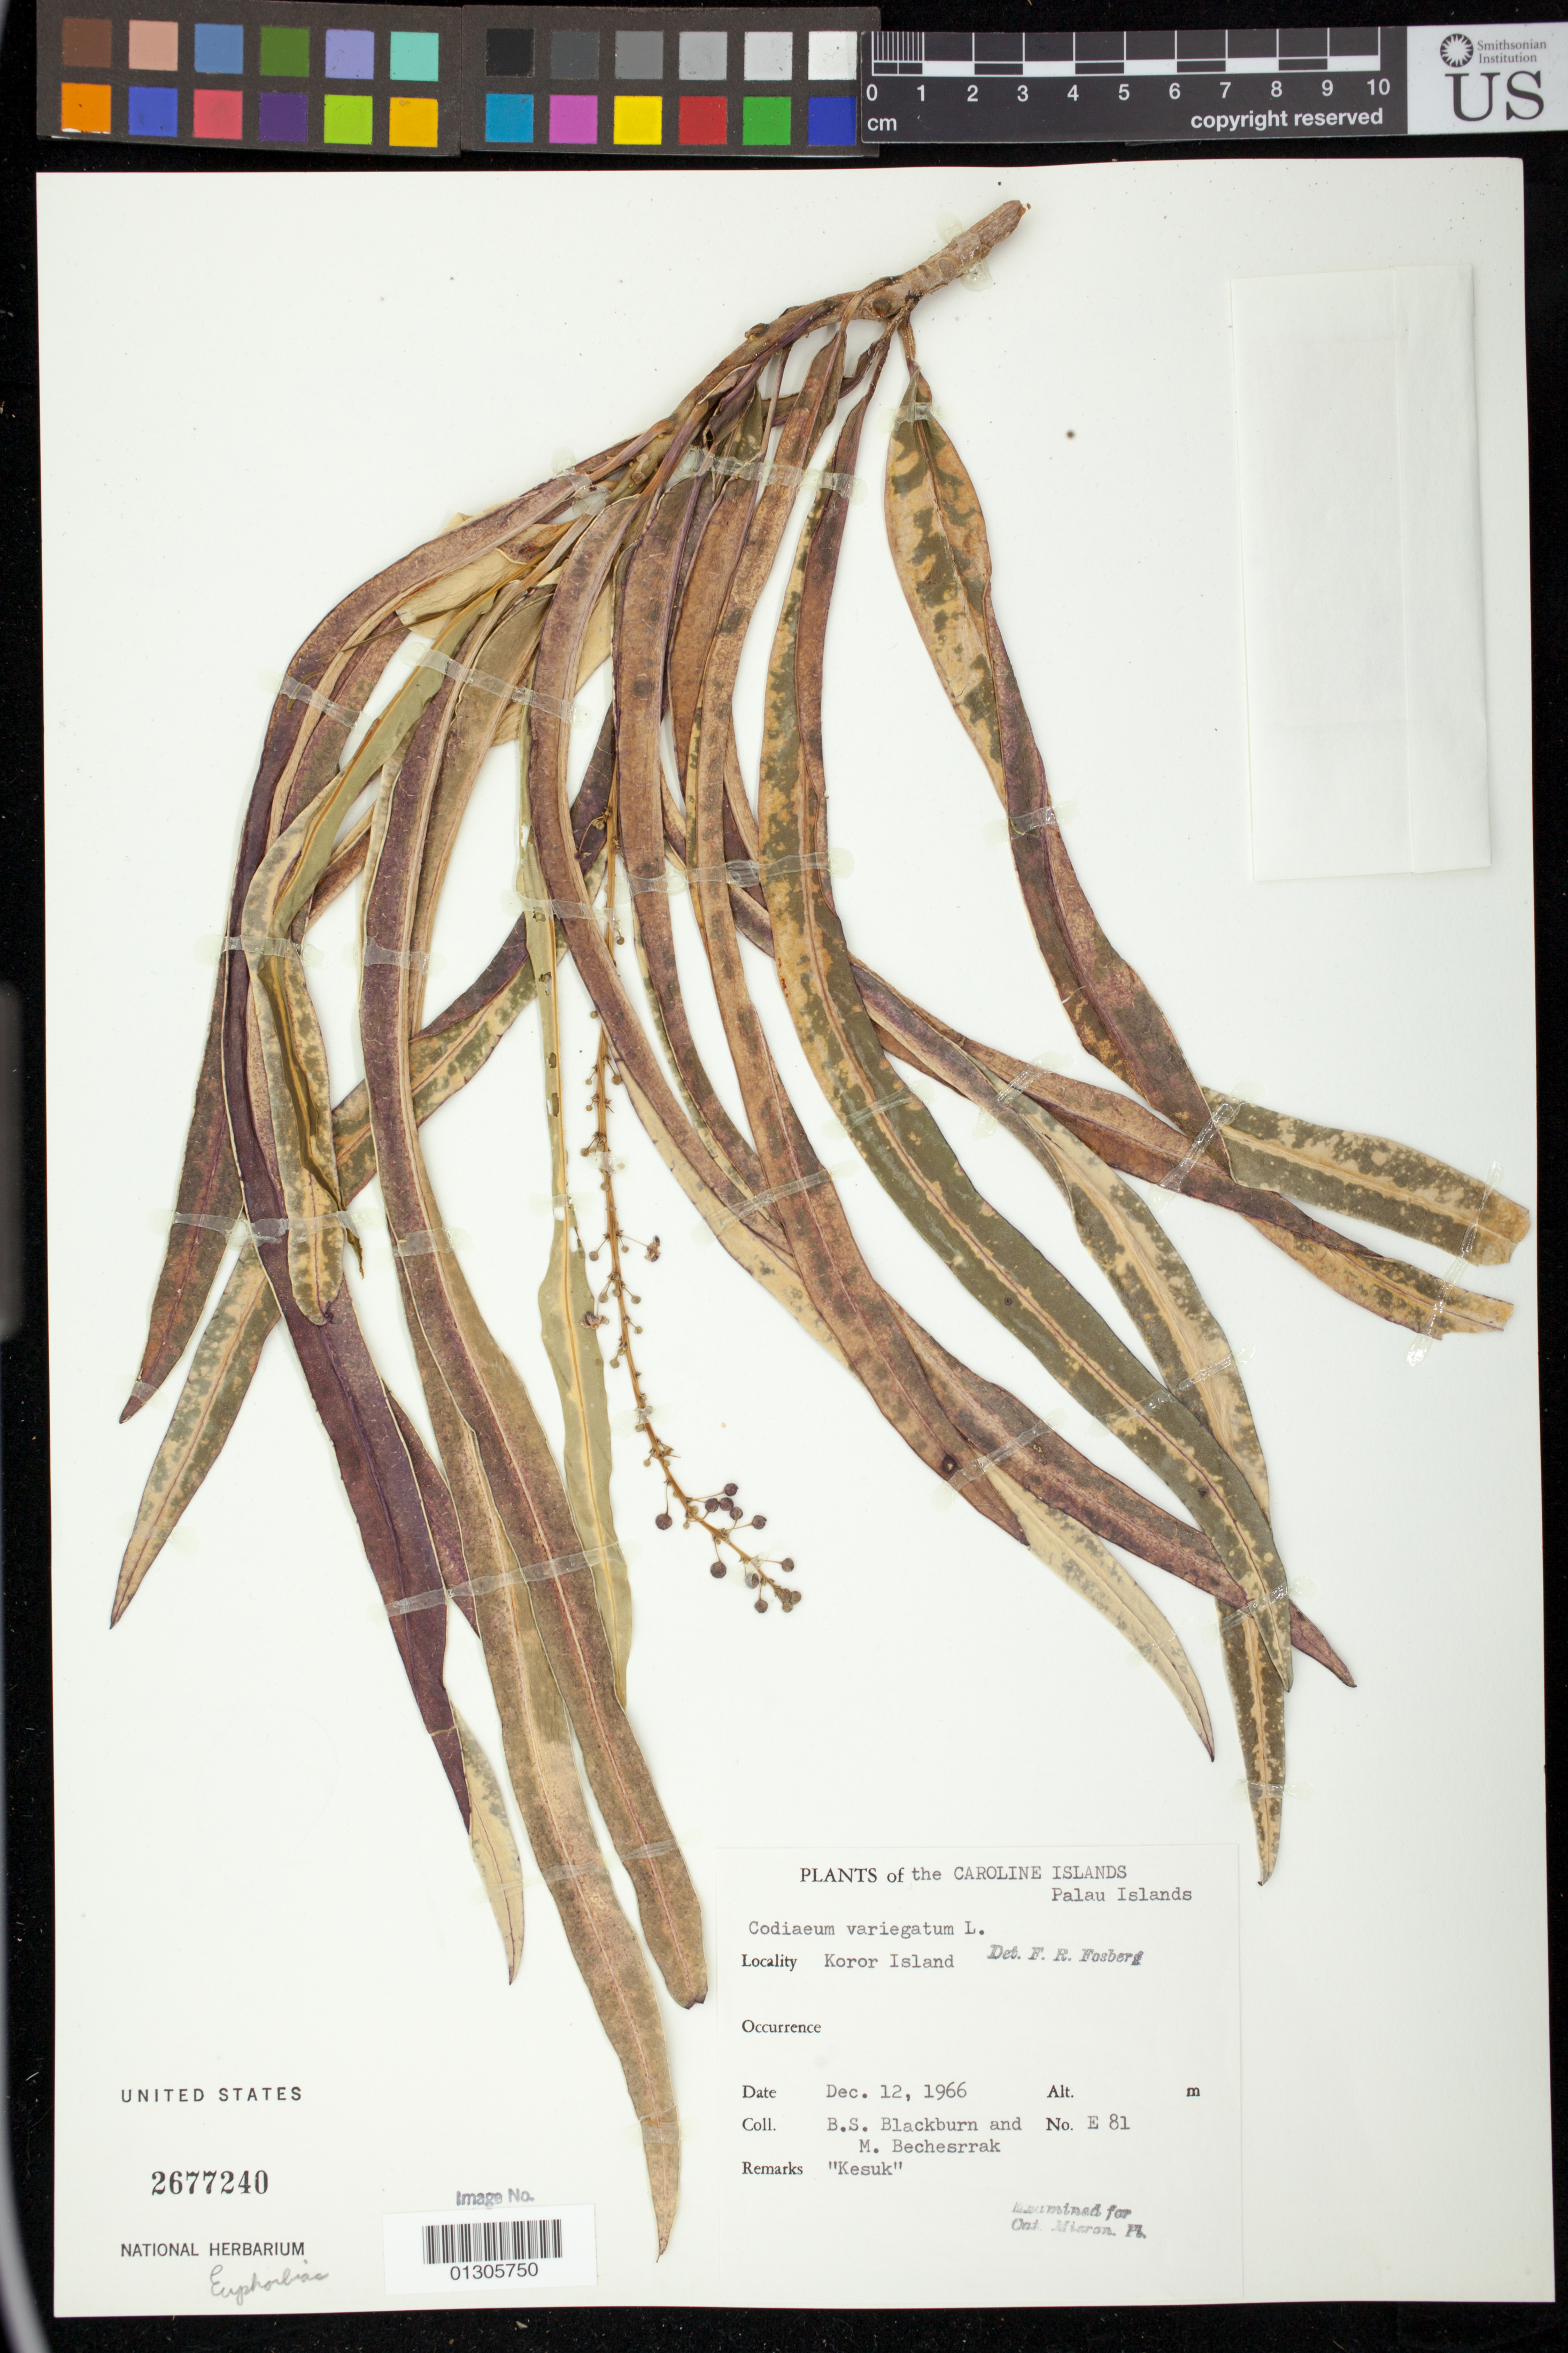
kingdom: Plantae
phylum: Tracheophyta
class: Magnoliopsida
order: Malpighiales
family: Euphorbiaceae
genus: Codiaeum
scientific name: Codiaeum variegatum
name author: (L.) Rumph. ex A. Juss.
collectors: B. S. Blackburn & M. Bechesrrak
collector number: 81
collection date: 1966-12-12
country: Palau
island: Oreor [Koror]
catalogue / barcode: US 2677240